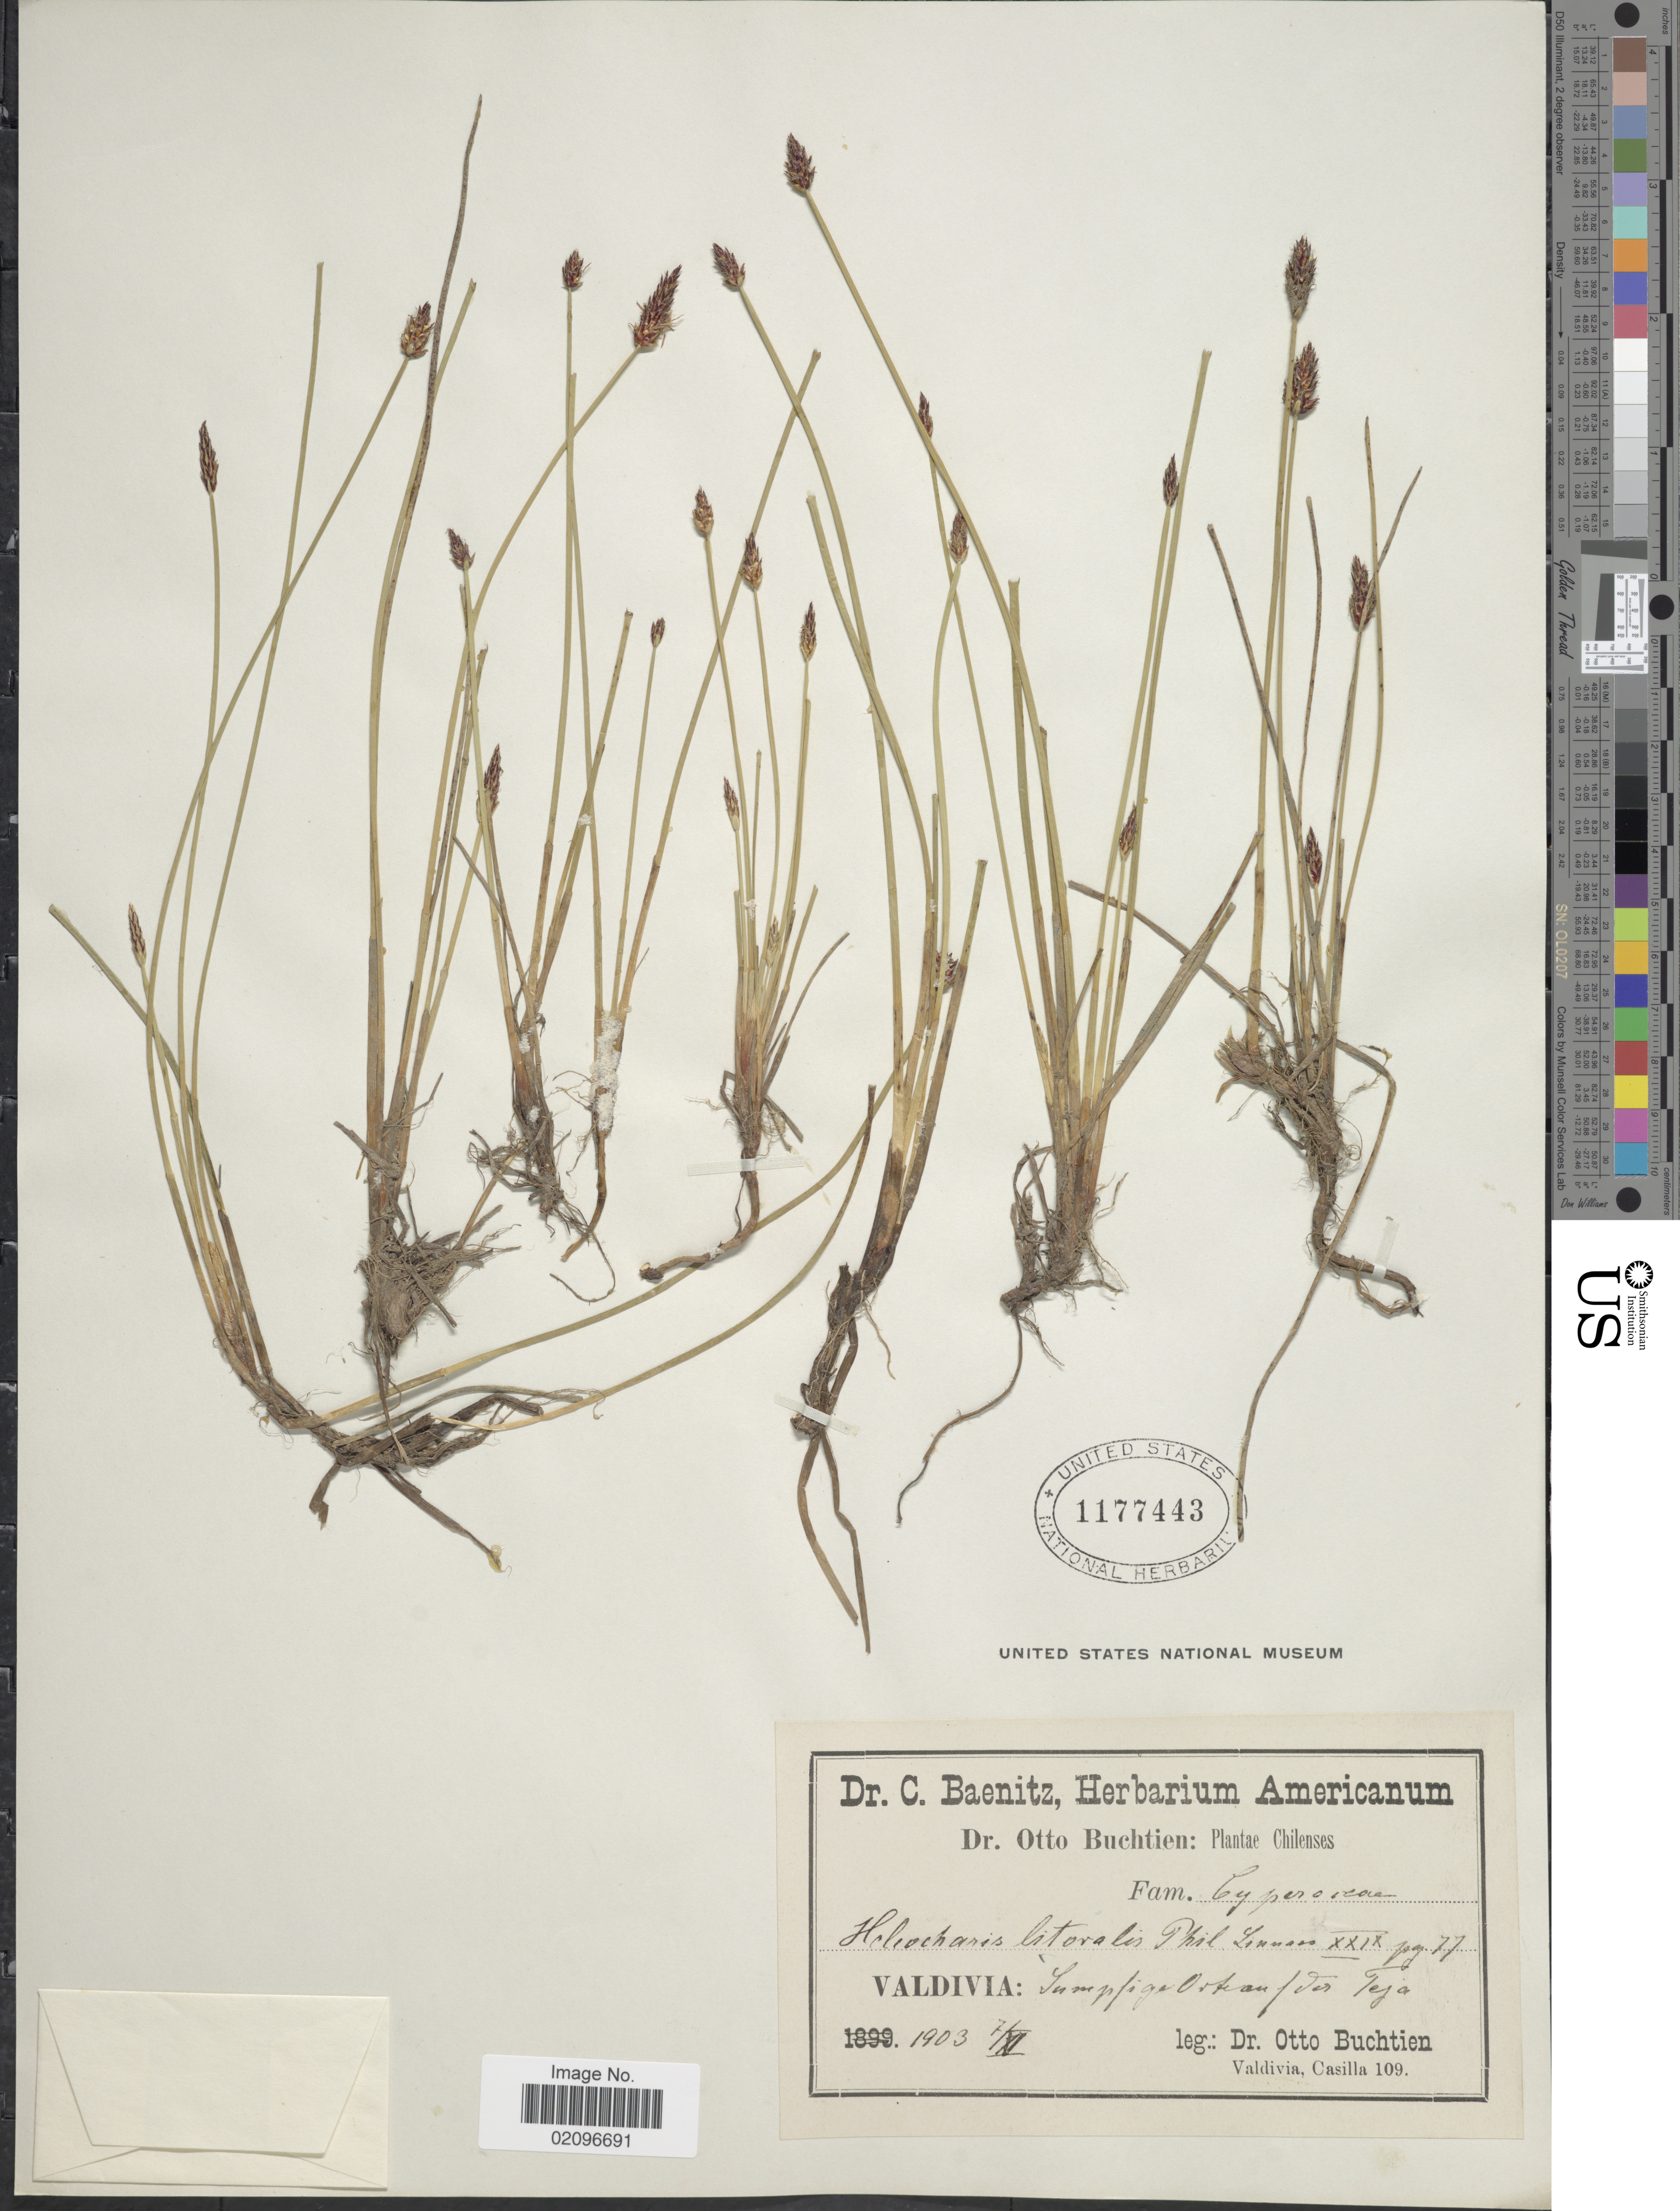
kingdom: Plantae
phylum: Tracheophyta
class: Liliopsida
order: Poales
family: Cyperaceae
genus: Eleocharis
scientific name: Eleocharis melanostachys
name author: (d'Urv.) C.B. Clarke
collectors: O. Buchtien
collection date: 1903-11-07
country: Chile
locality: Valdivia: sumpfige orten der Tejo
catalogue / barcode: US 1177443